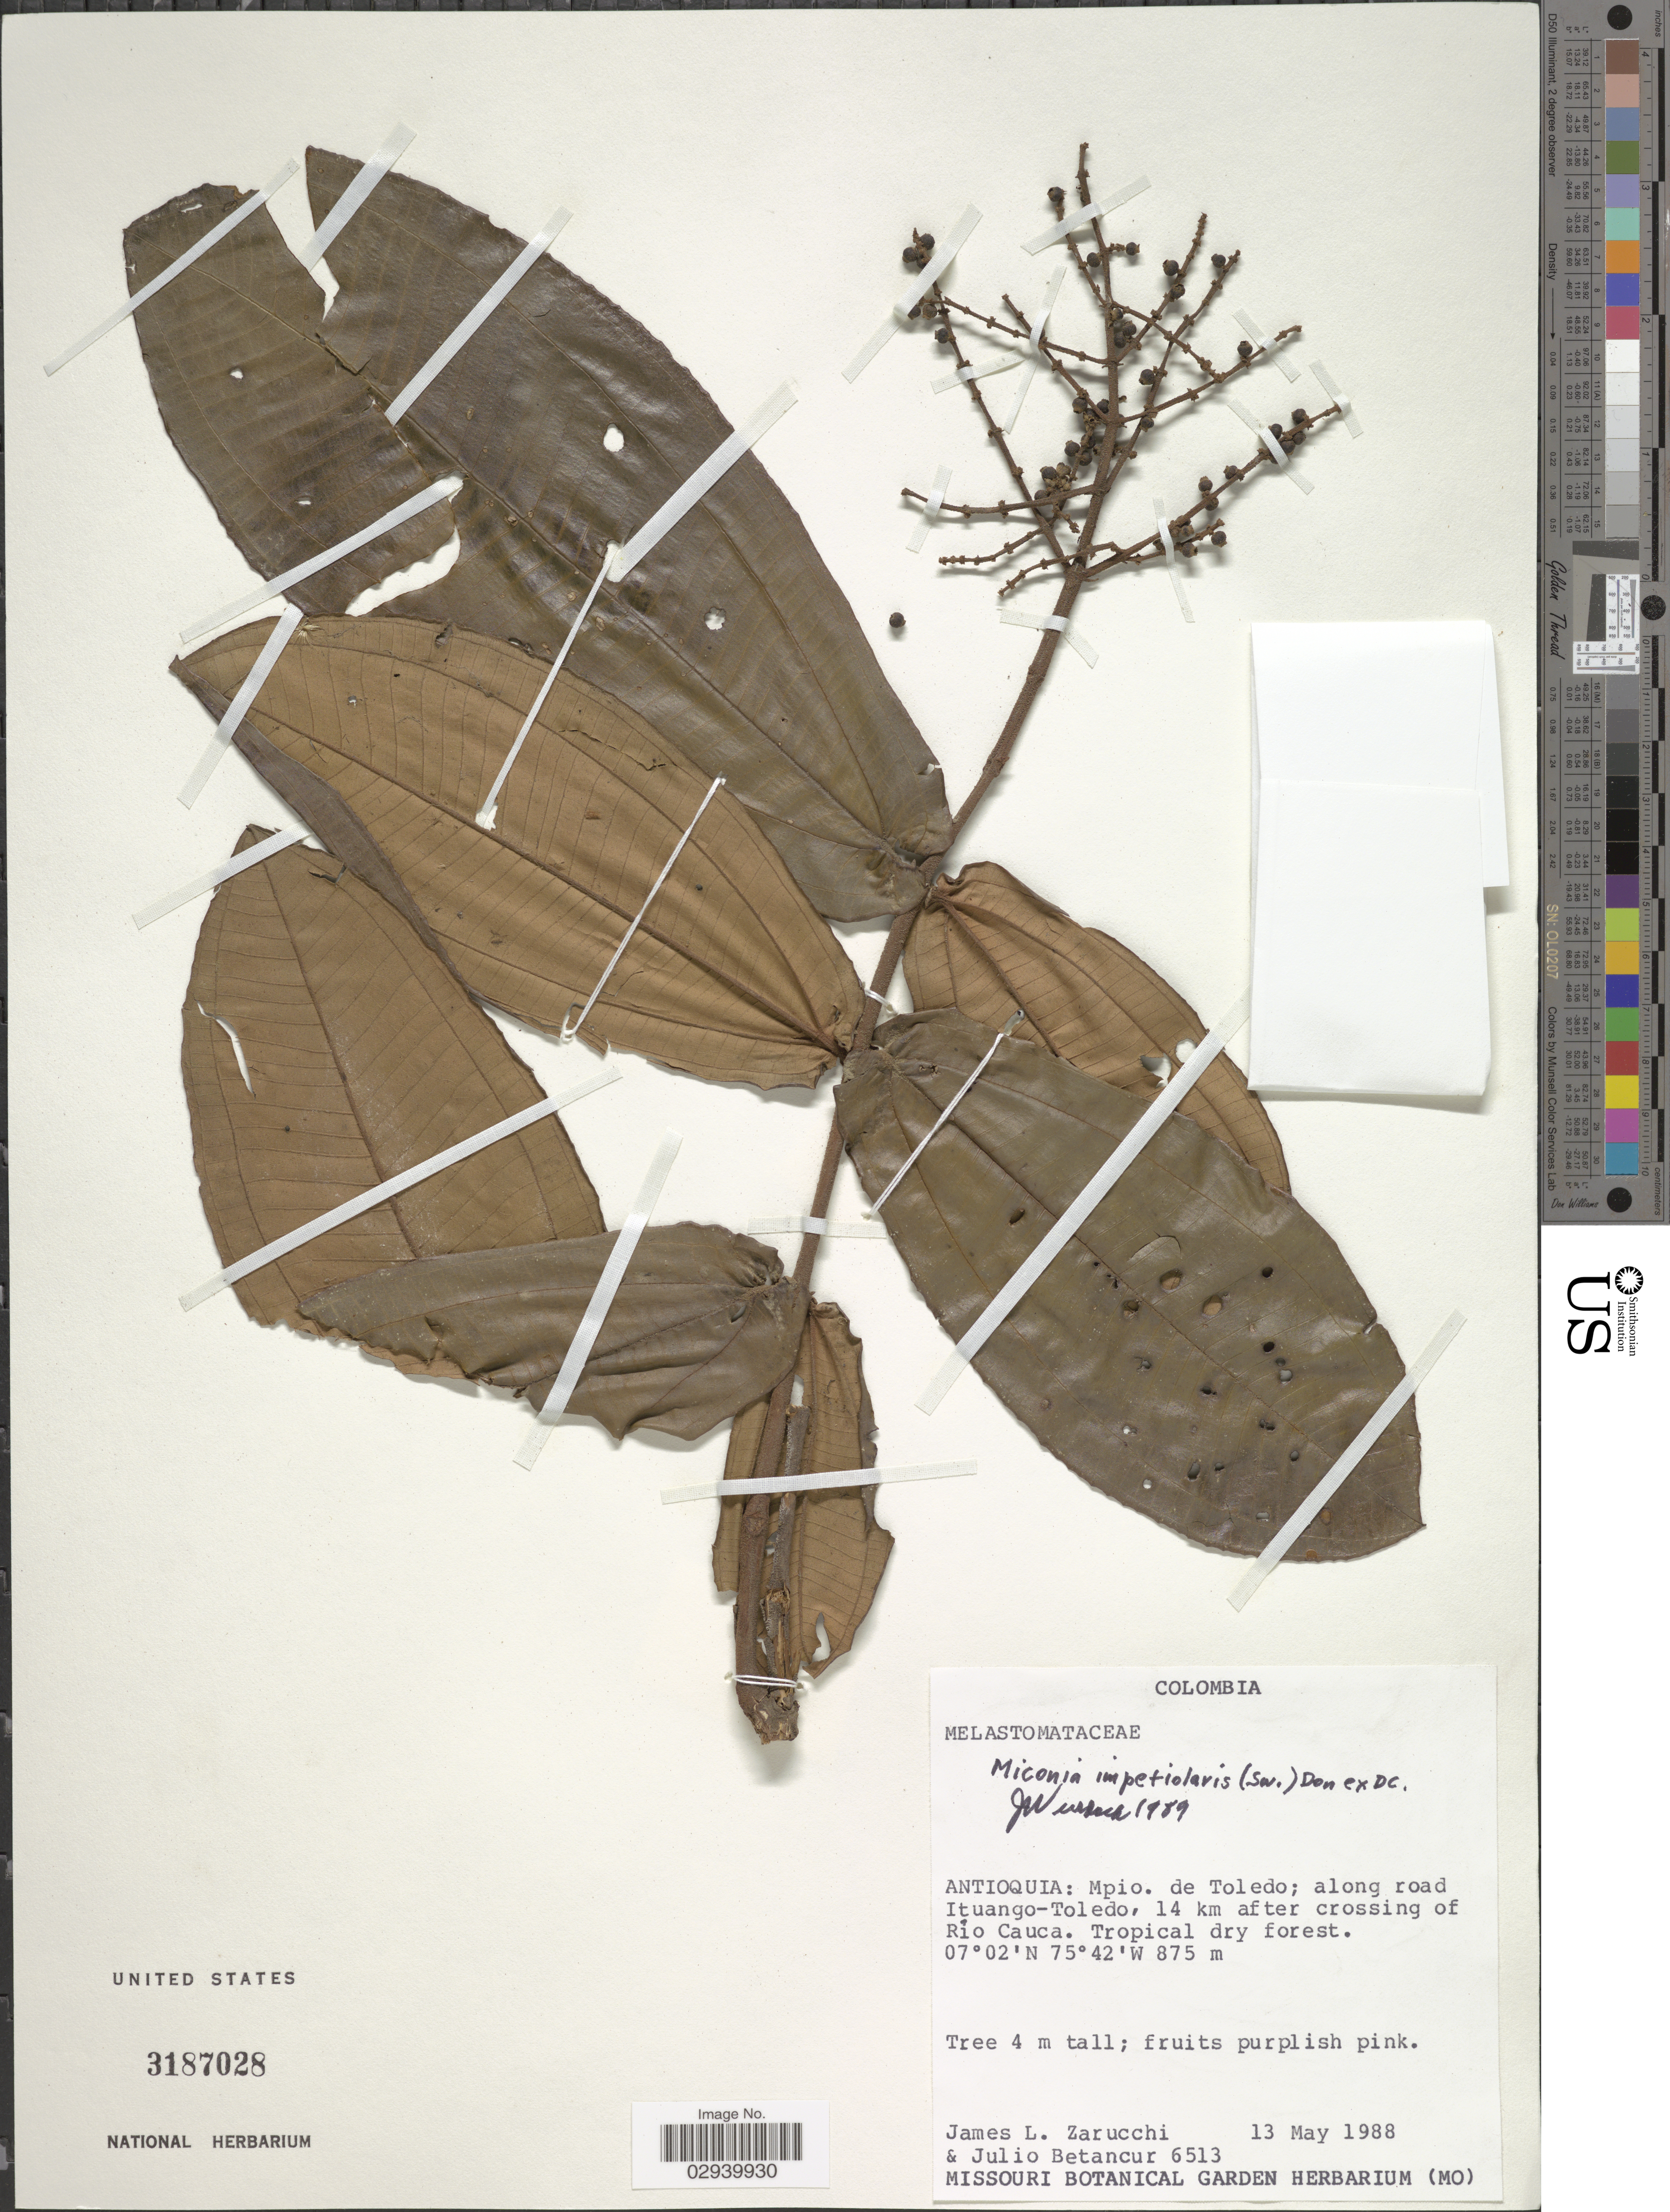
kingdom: Plantae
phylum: Tracheophyta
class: Magnoliopsida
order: Myrtales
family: Melastomataceae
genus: Miconia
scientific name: Miconia impetiolaris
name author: (Sw.) D. Don ex DC.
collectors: J. L. Zarucchi & J. Betancur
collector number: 6513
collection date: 1988-05-13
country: Colombia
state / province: Antioquia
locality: Antioquia: Mpio. de Toledo; along road Ituango-Toledo, 14 km after crossing of Río Cauca.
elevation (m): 875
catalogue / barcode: US 3187028